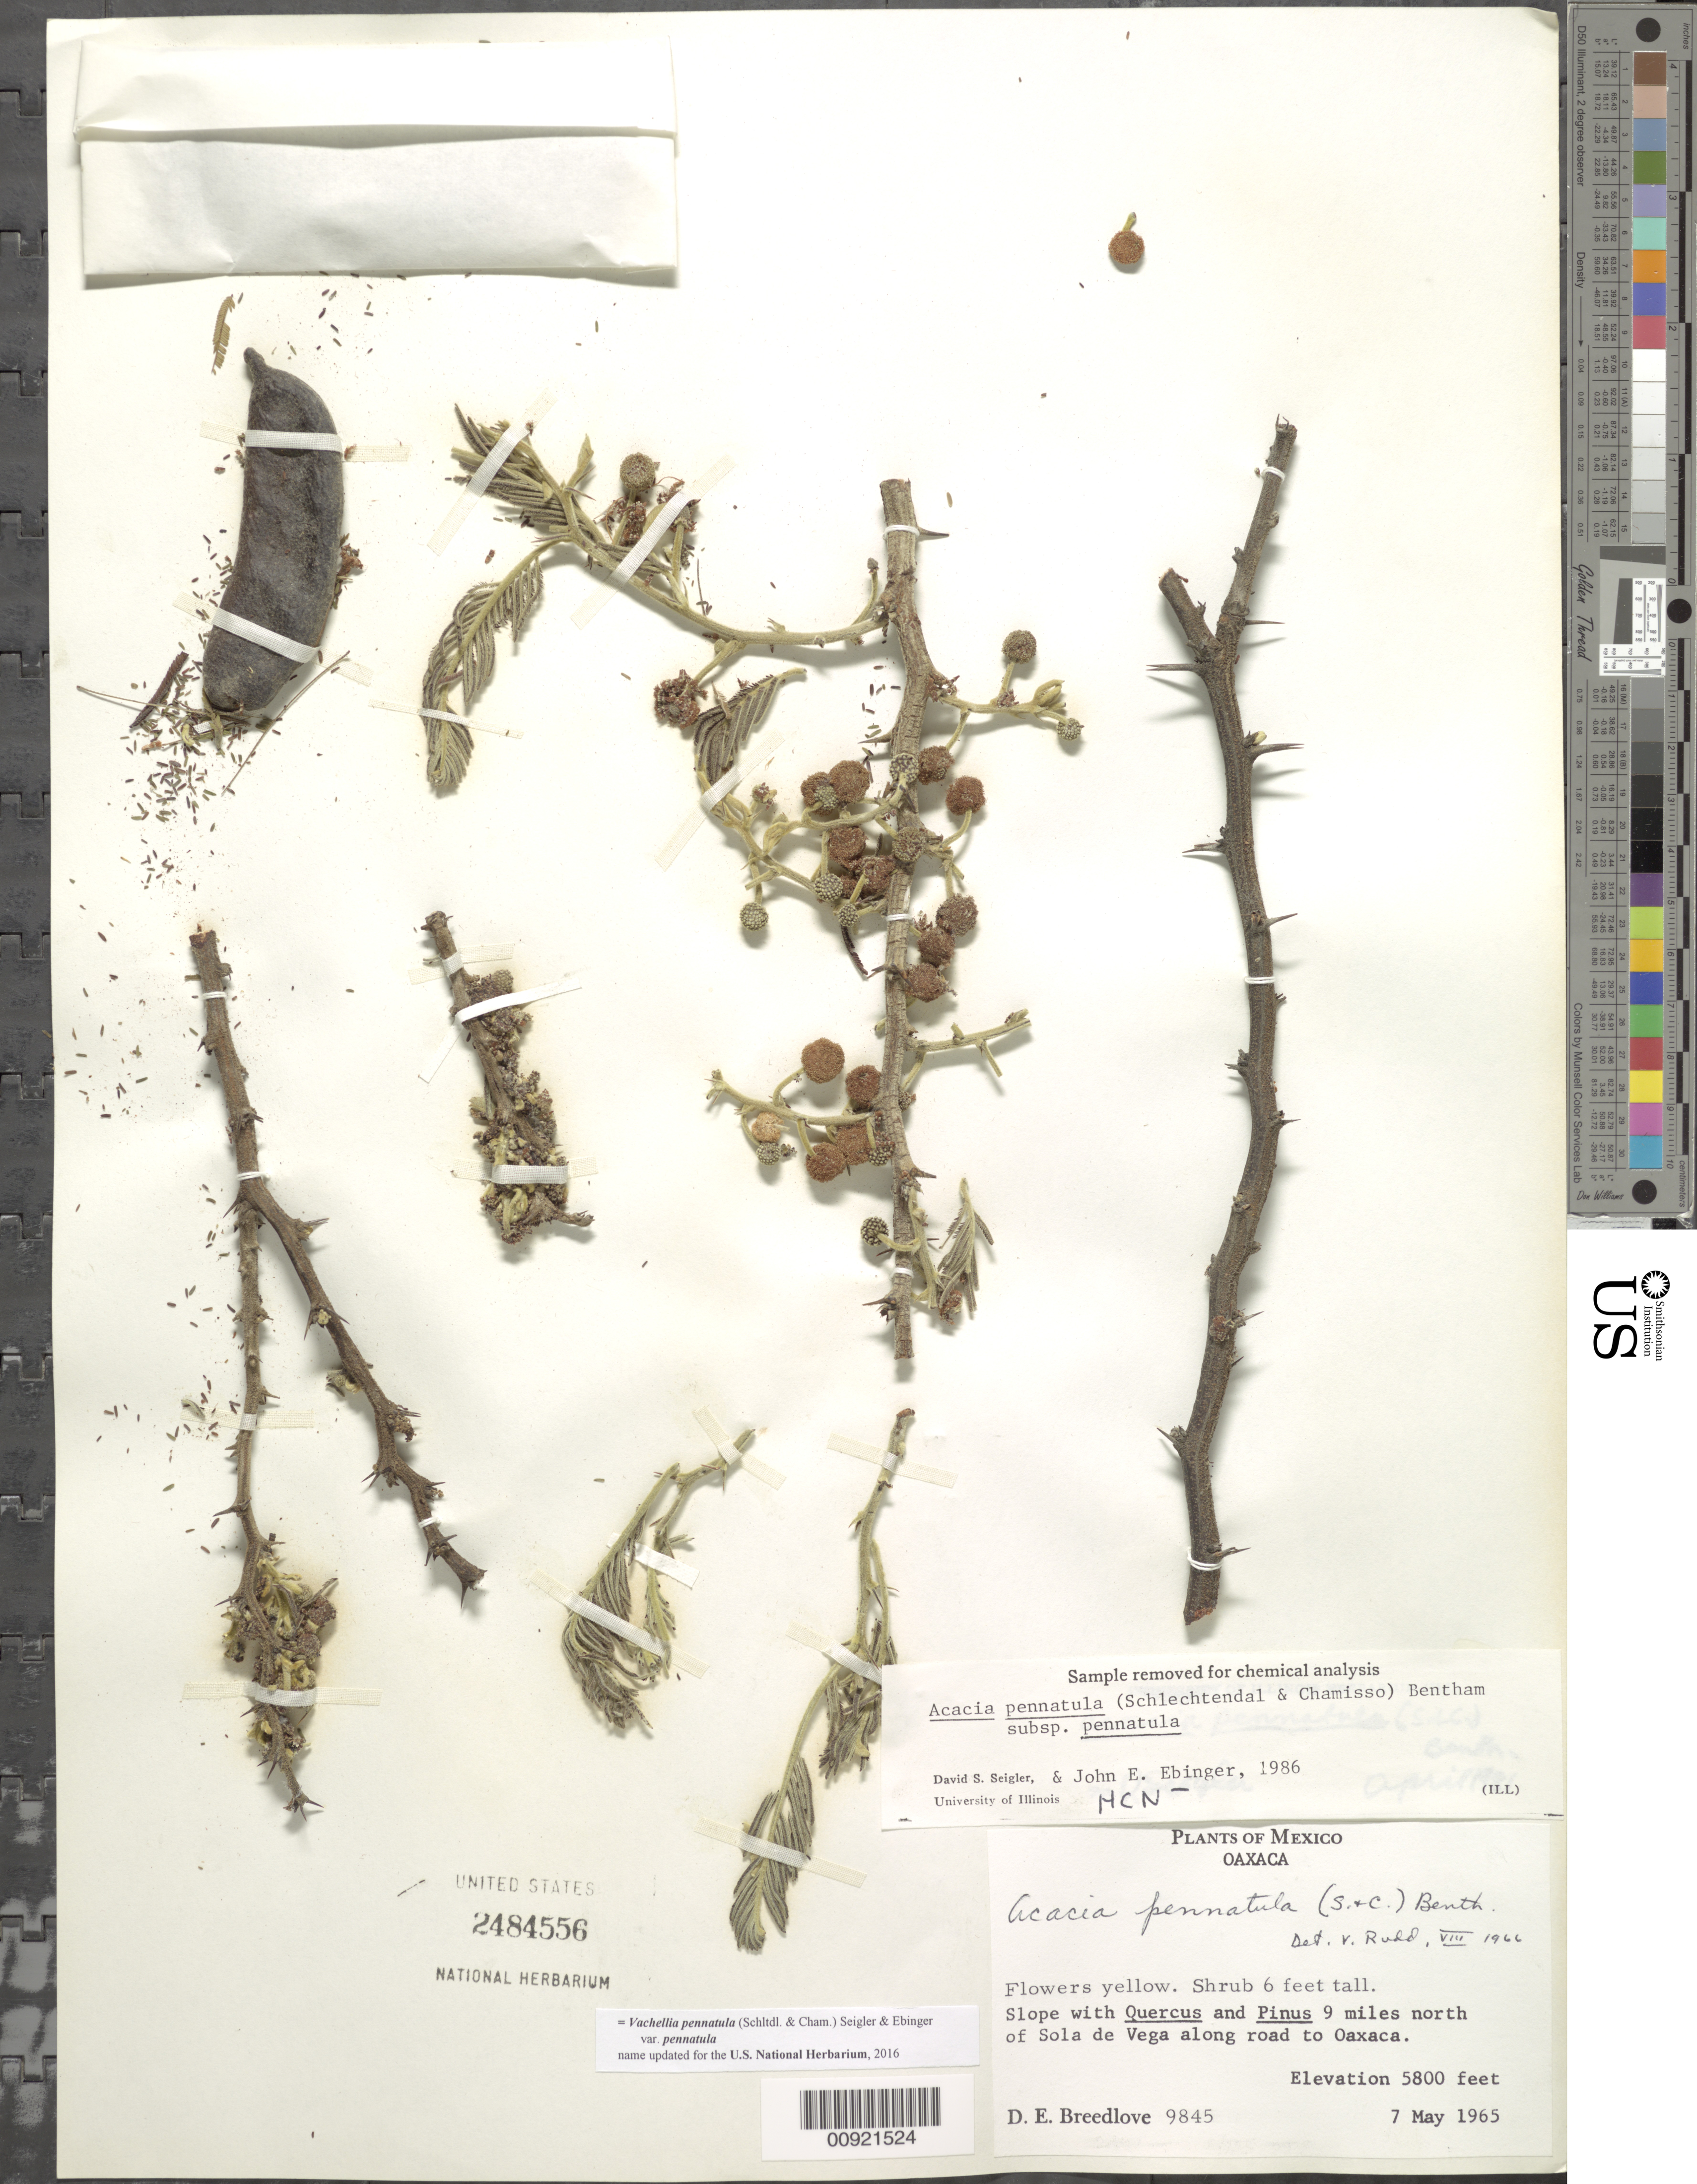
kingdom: Plantae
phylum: Tracheophyta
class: Magnoliopsida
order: Fabales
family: Fabaceae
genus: Vachellia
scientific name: Vachellia pennatula var. pennatula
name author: (Schltdl. & Cham.) Seigler & Ebinger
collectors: D. E. Breedlove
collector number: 9845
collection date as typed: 07 May 1965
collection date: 1965-05-07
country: Mexico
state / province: Oaxaca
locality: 9 miles north of Sola de Vega along road to Oaxaca.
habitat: Slope with Quercus and Pinus.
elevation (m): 1768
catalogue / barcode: US 2484556